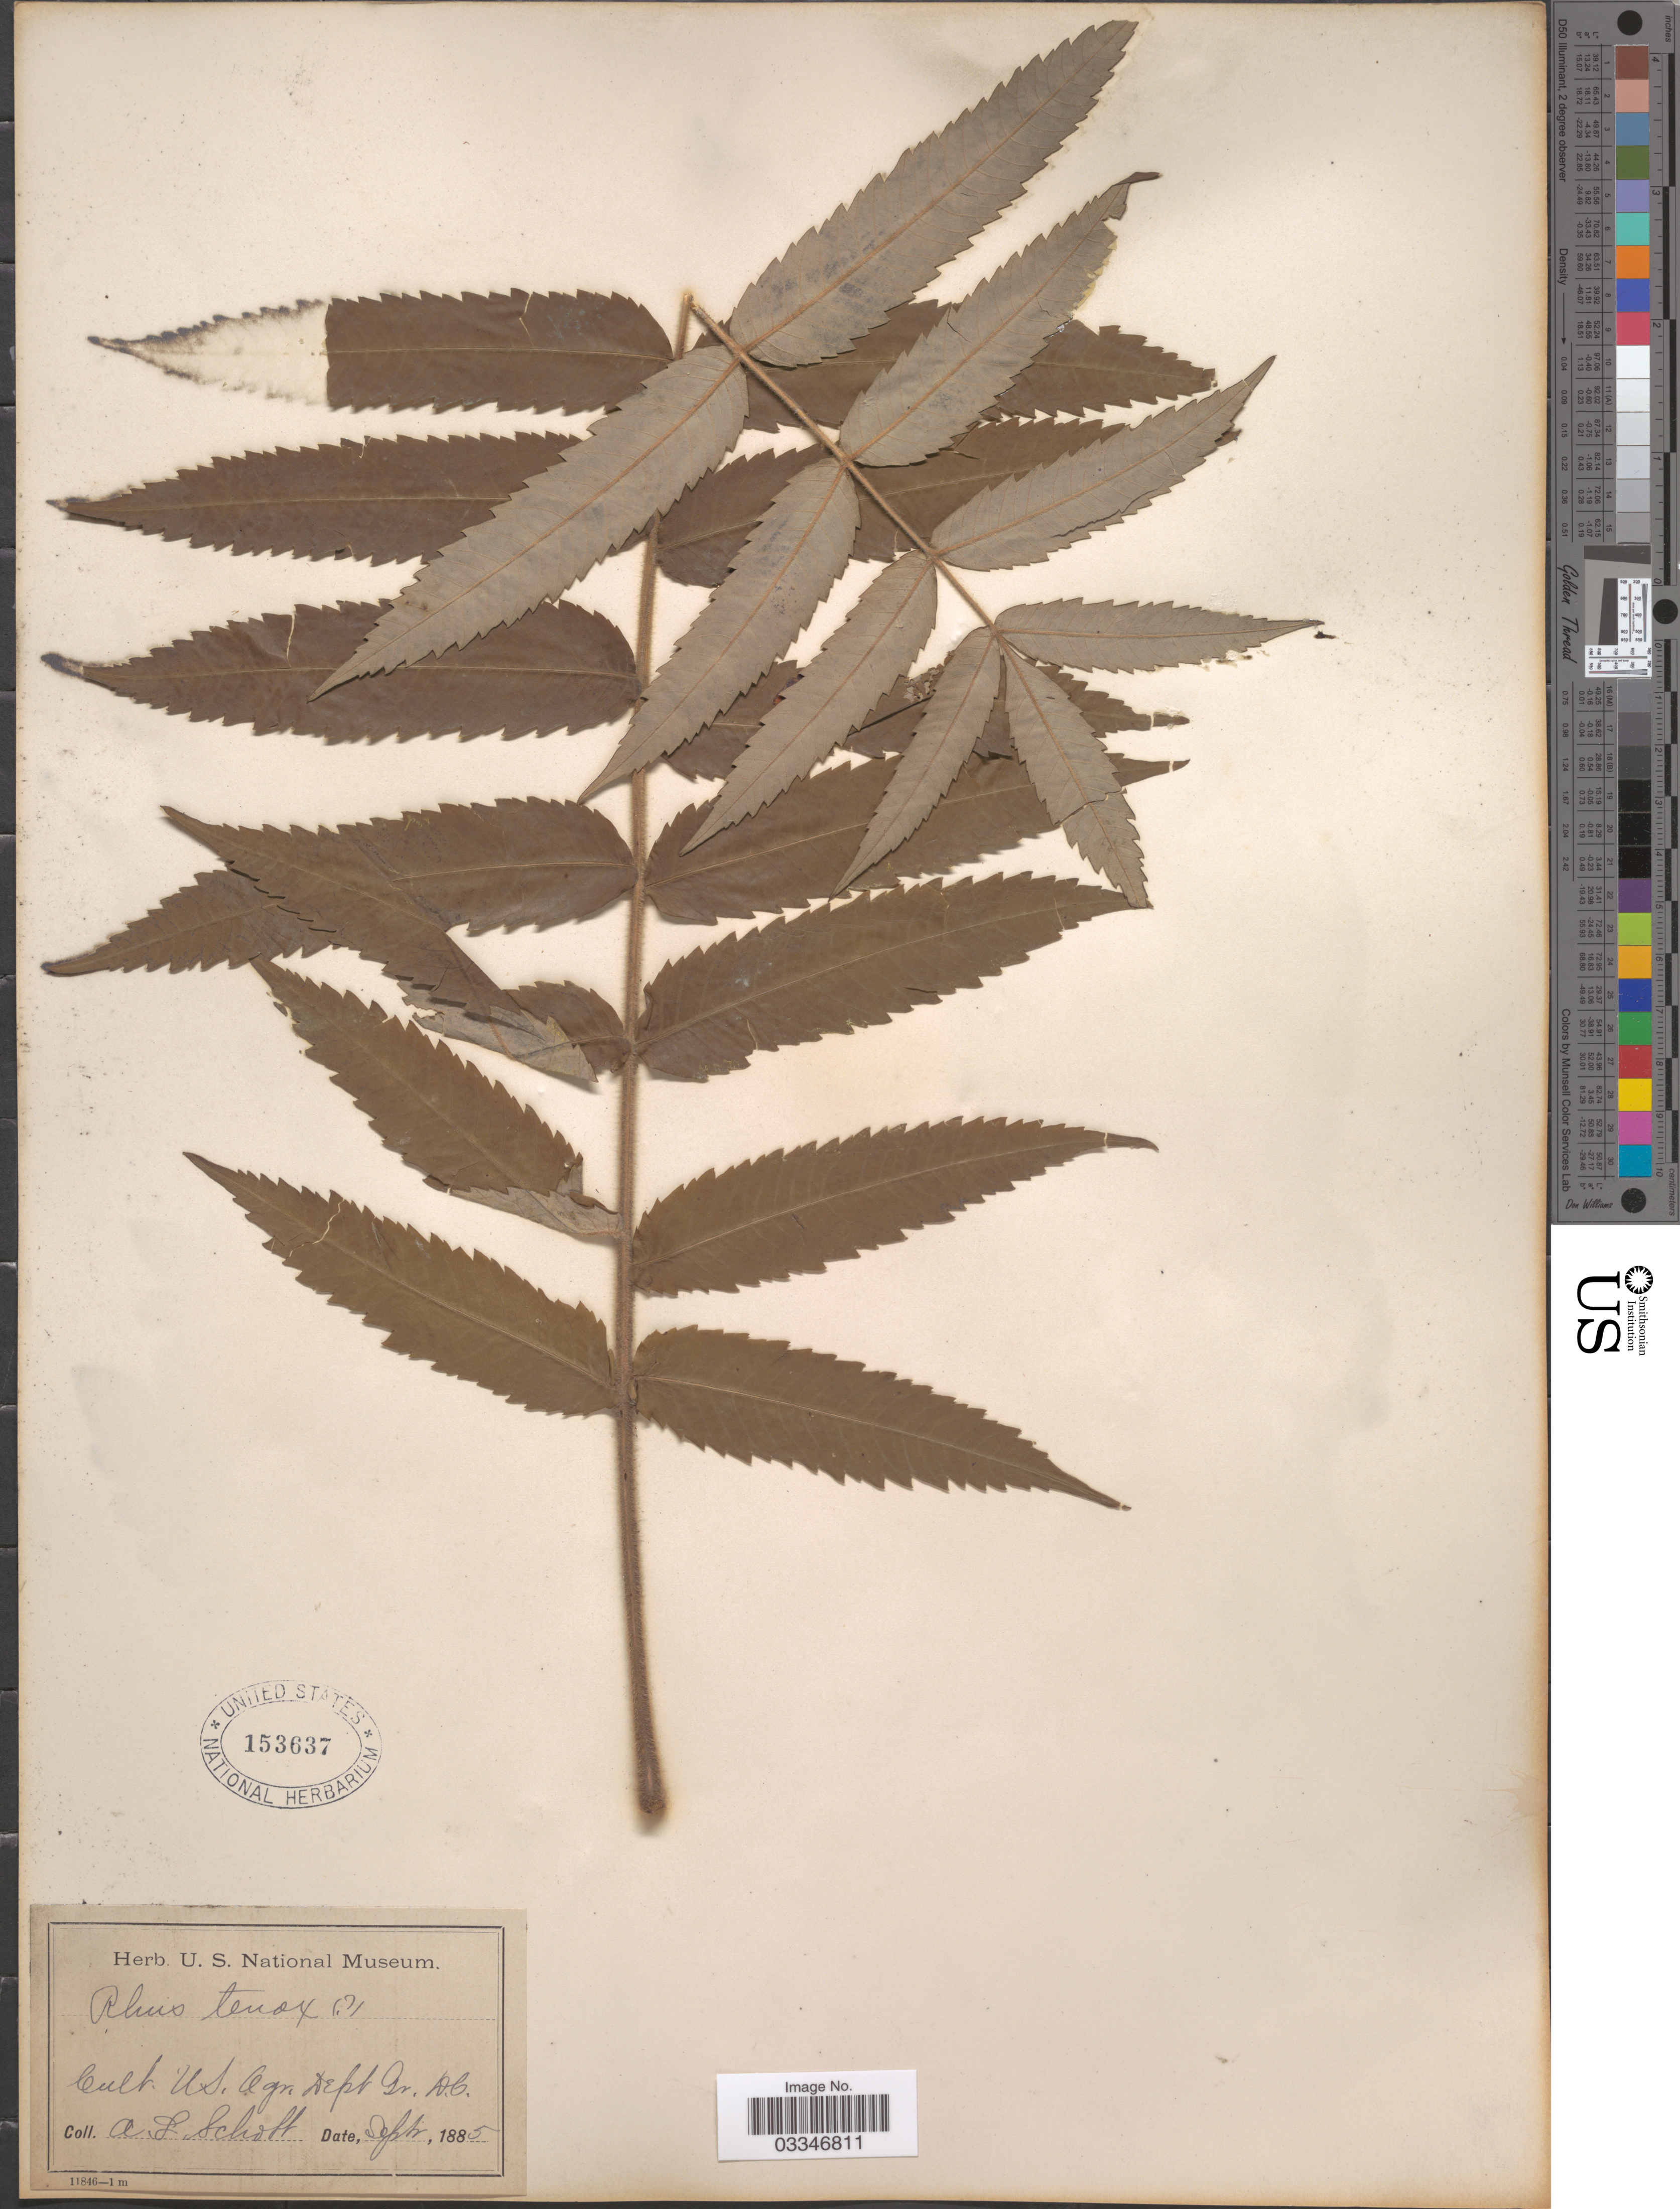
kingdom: Plantae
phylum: Tracheophyta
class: Magnoliopsida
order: Sapindales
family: Anacardiaceae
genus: Rhus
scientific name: Rhus typhina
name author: L.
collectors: A. L. Schott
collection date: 1885-09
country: United States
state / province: District of Columbia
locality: Cult. U.S. Agr. Dept. Gr.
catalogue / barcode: US 153637